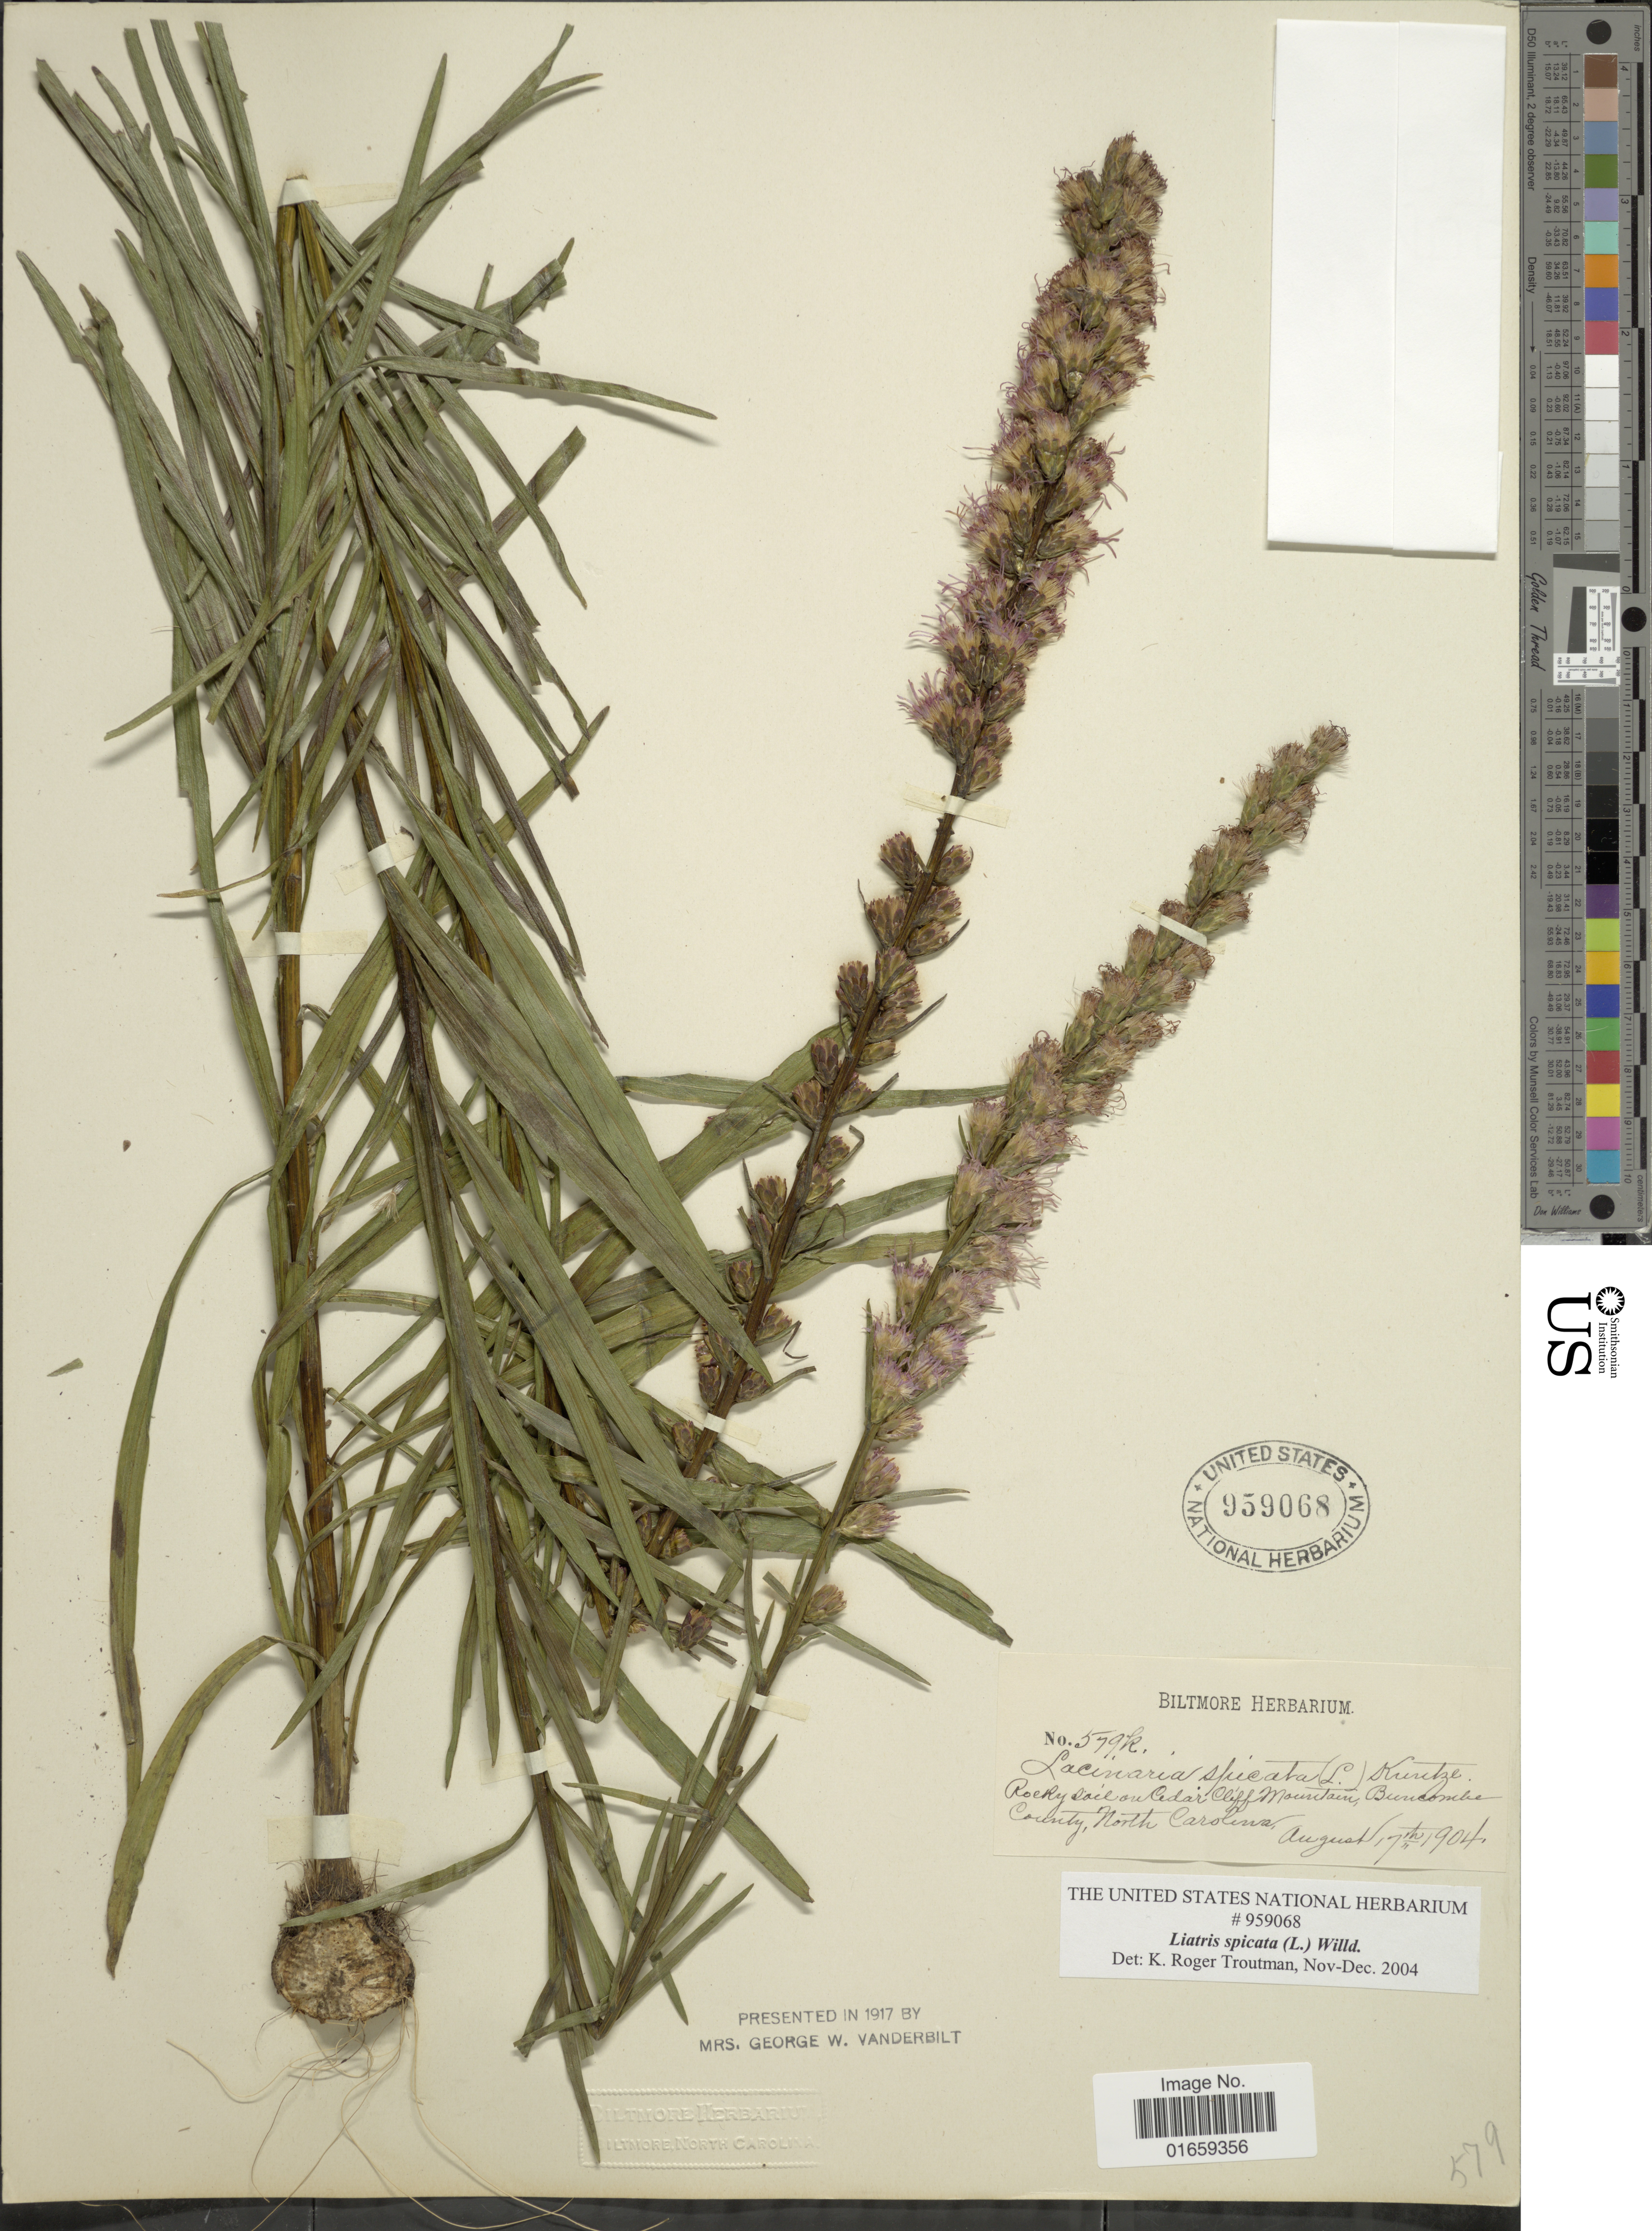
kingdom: Plantae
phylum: Tracheophyta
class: Magnoliopsida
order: Asterales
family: Asteraceae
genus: Liatris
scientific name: Liatris spicata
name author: (L.) Willd.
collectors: ex herb. Biltmore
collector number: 579k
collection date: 1904-08-17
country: United States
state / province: North Carolina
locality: Buncombe County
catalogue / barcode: US 959068